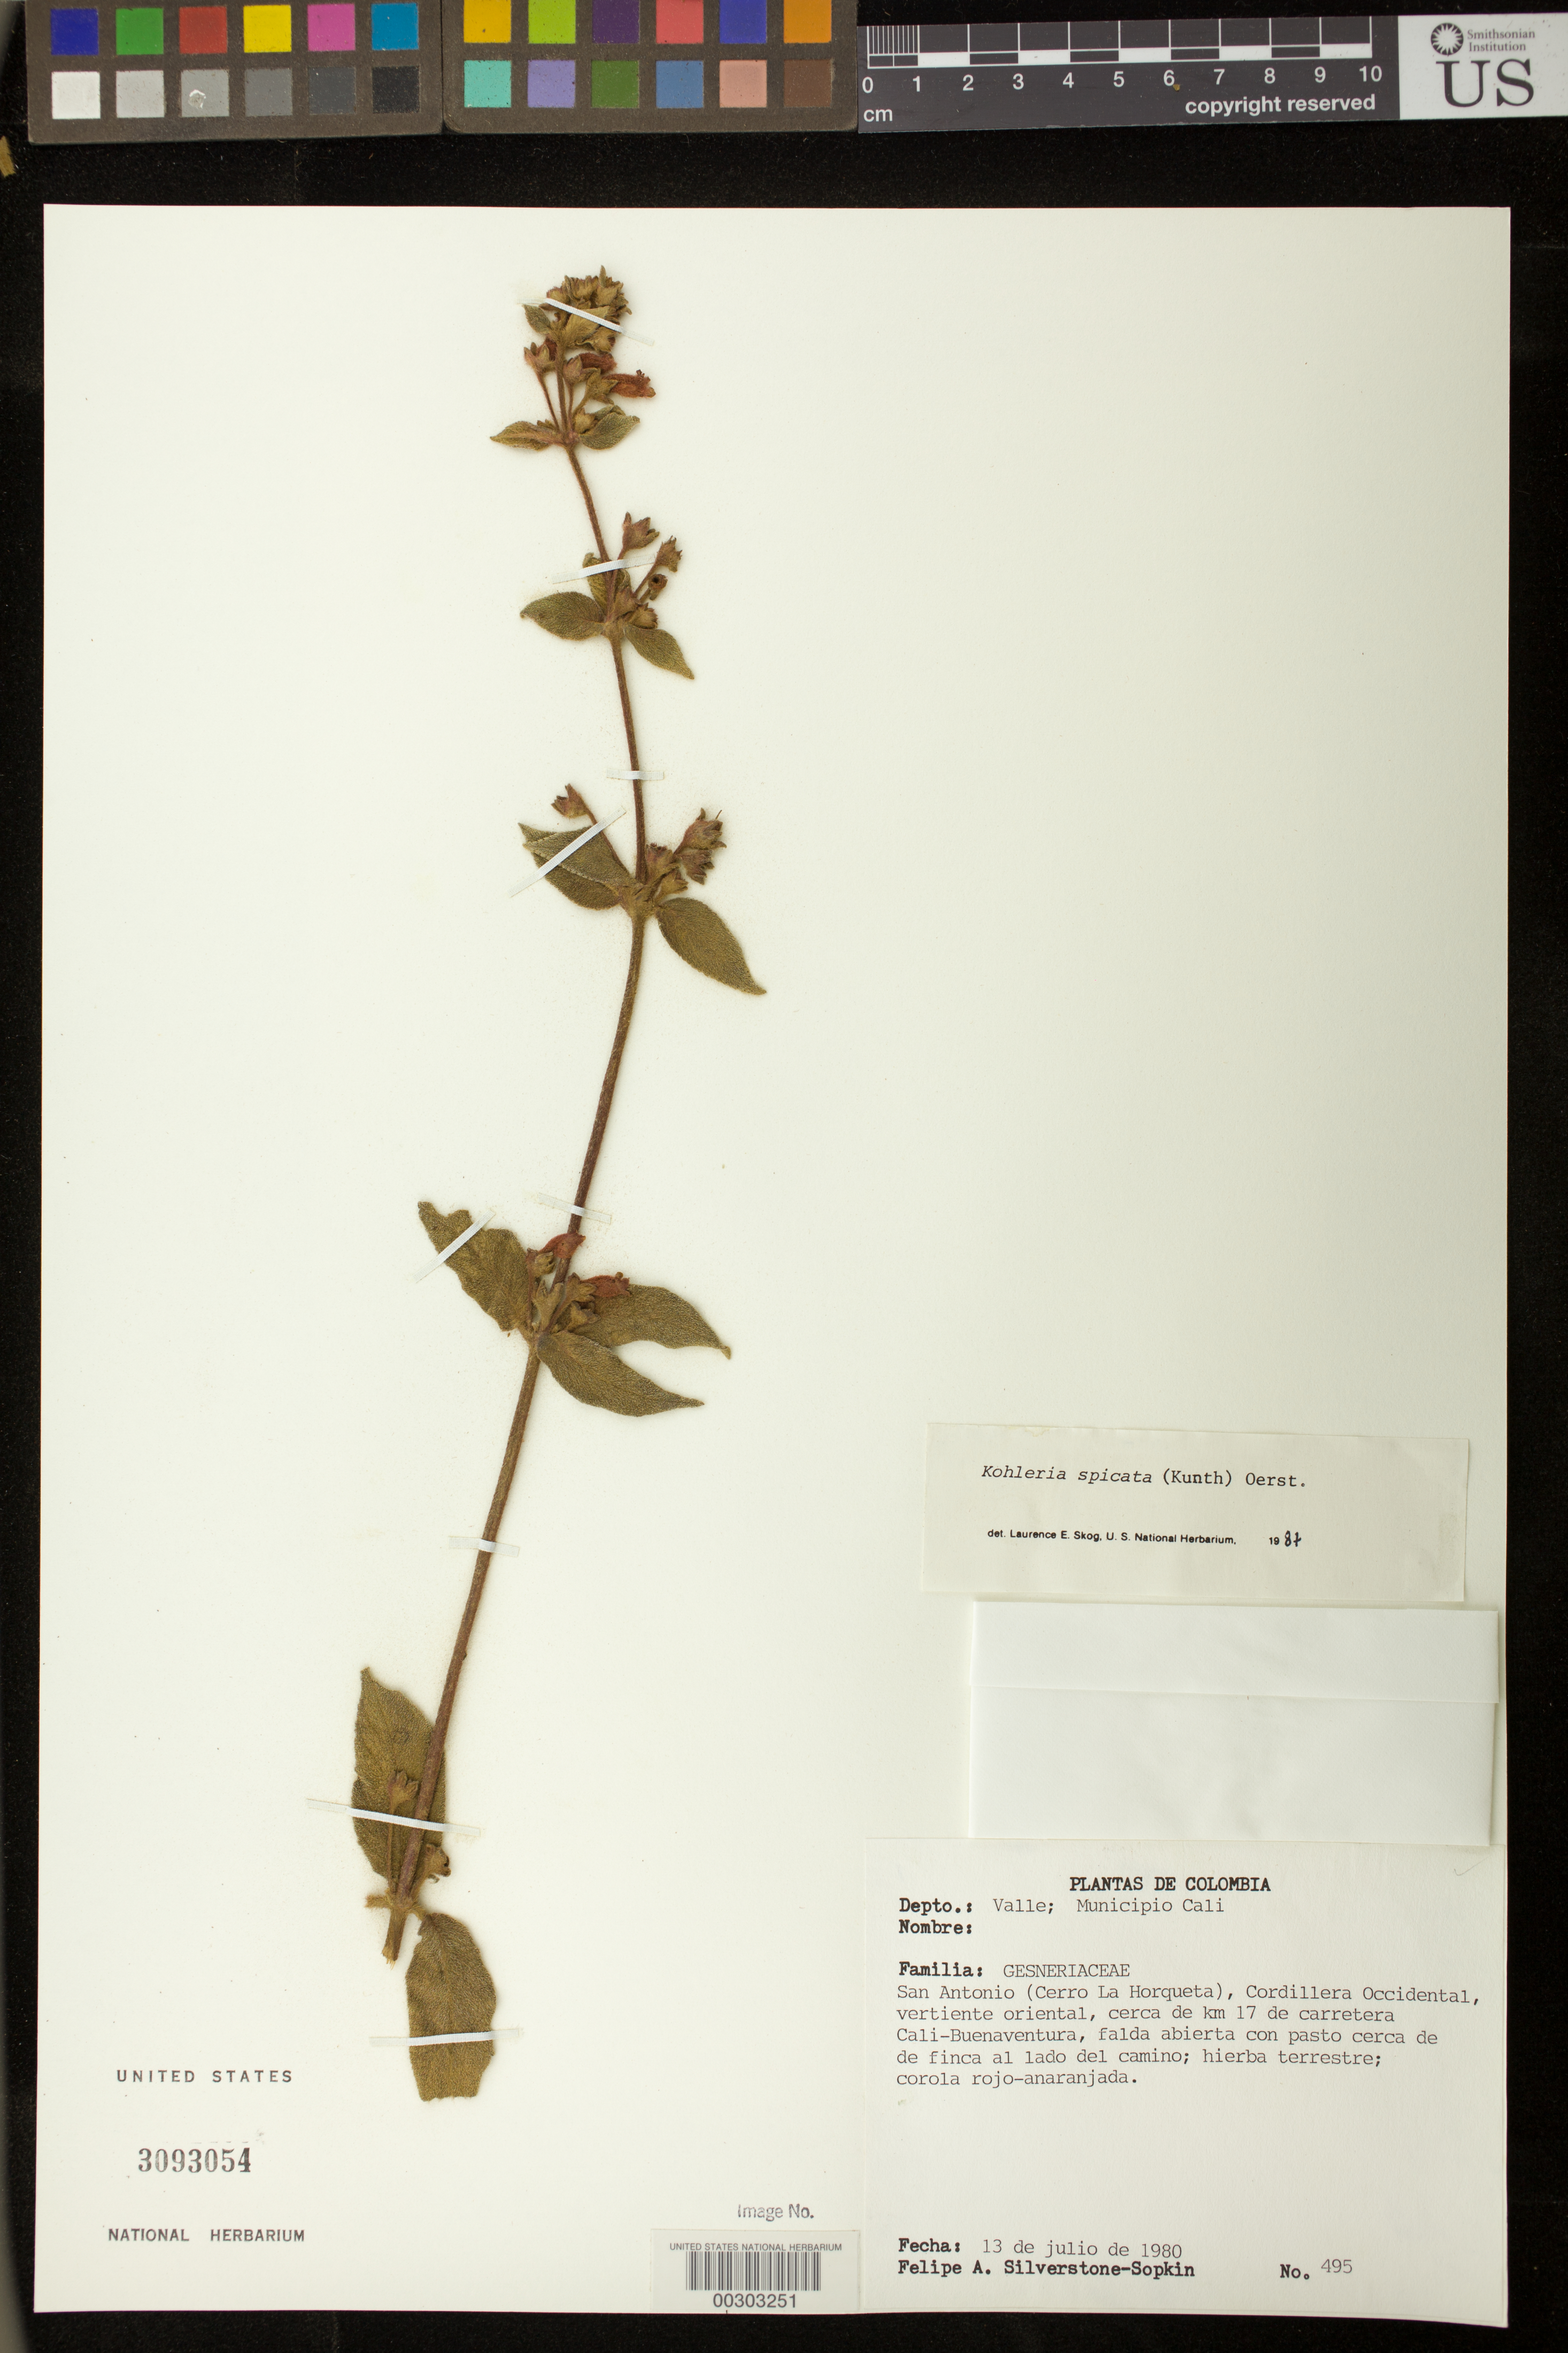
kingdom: Plantae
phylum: Tracheophyta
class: Magnoliopsida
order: Lamiales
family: Gesneriaceae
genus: Kohleria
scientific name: Kohleria spicata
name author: (Kunth) Oerst.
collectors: P. A. Silverstone-Sopkin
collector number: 495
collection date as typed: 13 Jul 1980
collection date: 1980-07-13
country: Colombia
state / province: Valle del Cauca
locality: Mun. of Cali, San Antonio, Cordillera Occidental, eastern slope, near km 17 of Cali-Buenaventura highway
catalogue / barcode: US 3093054